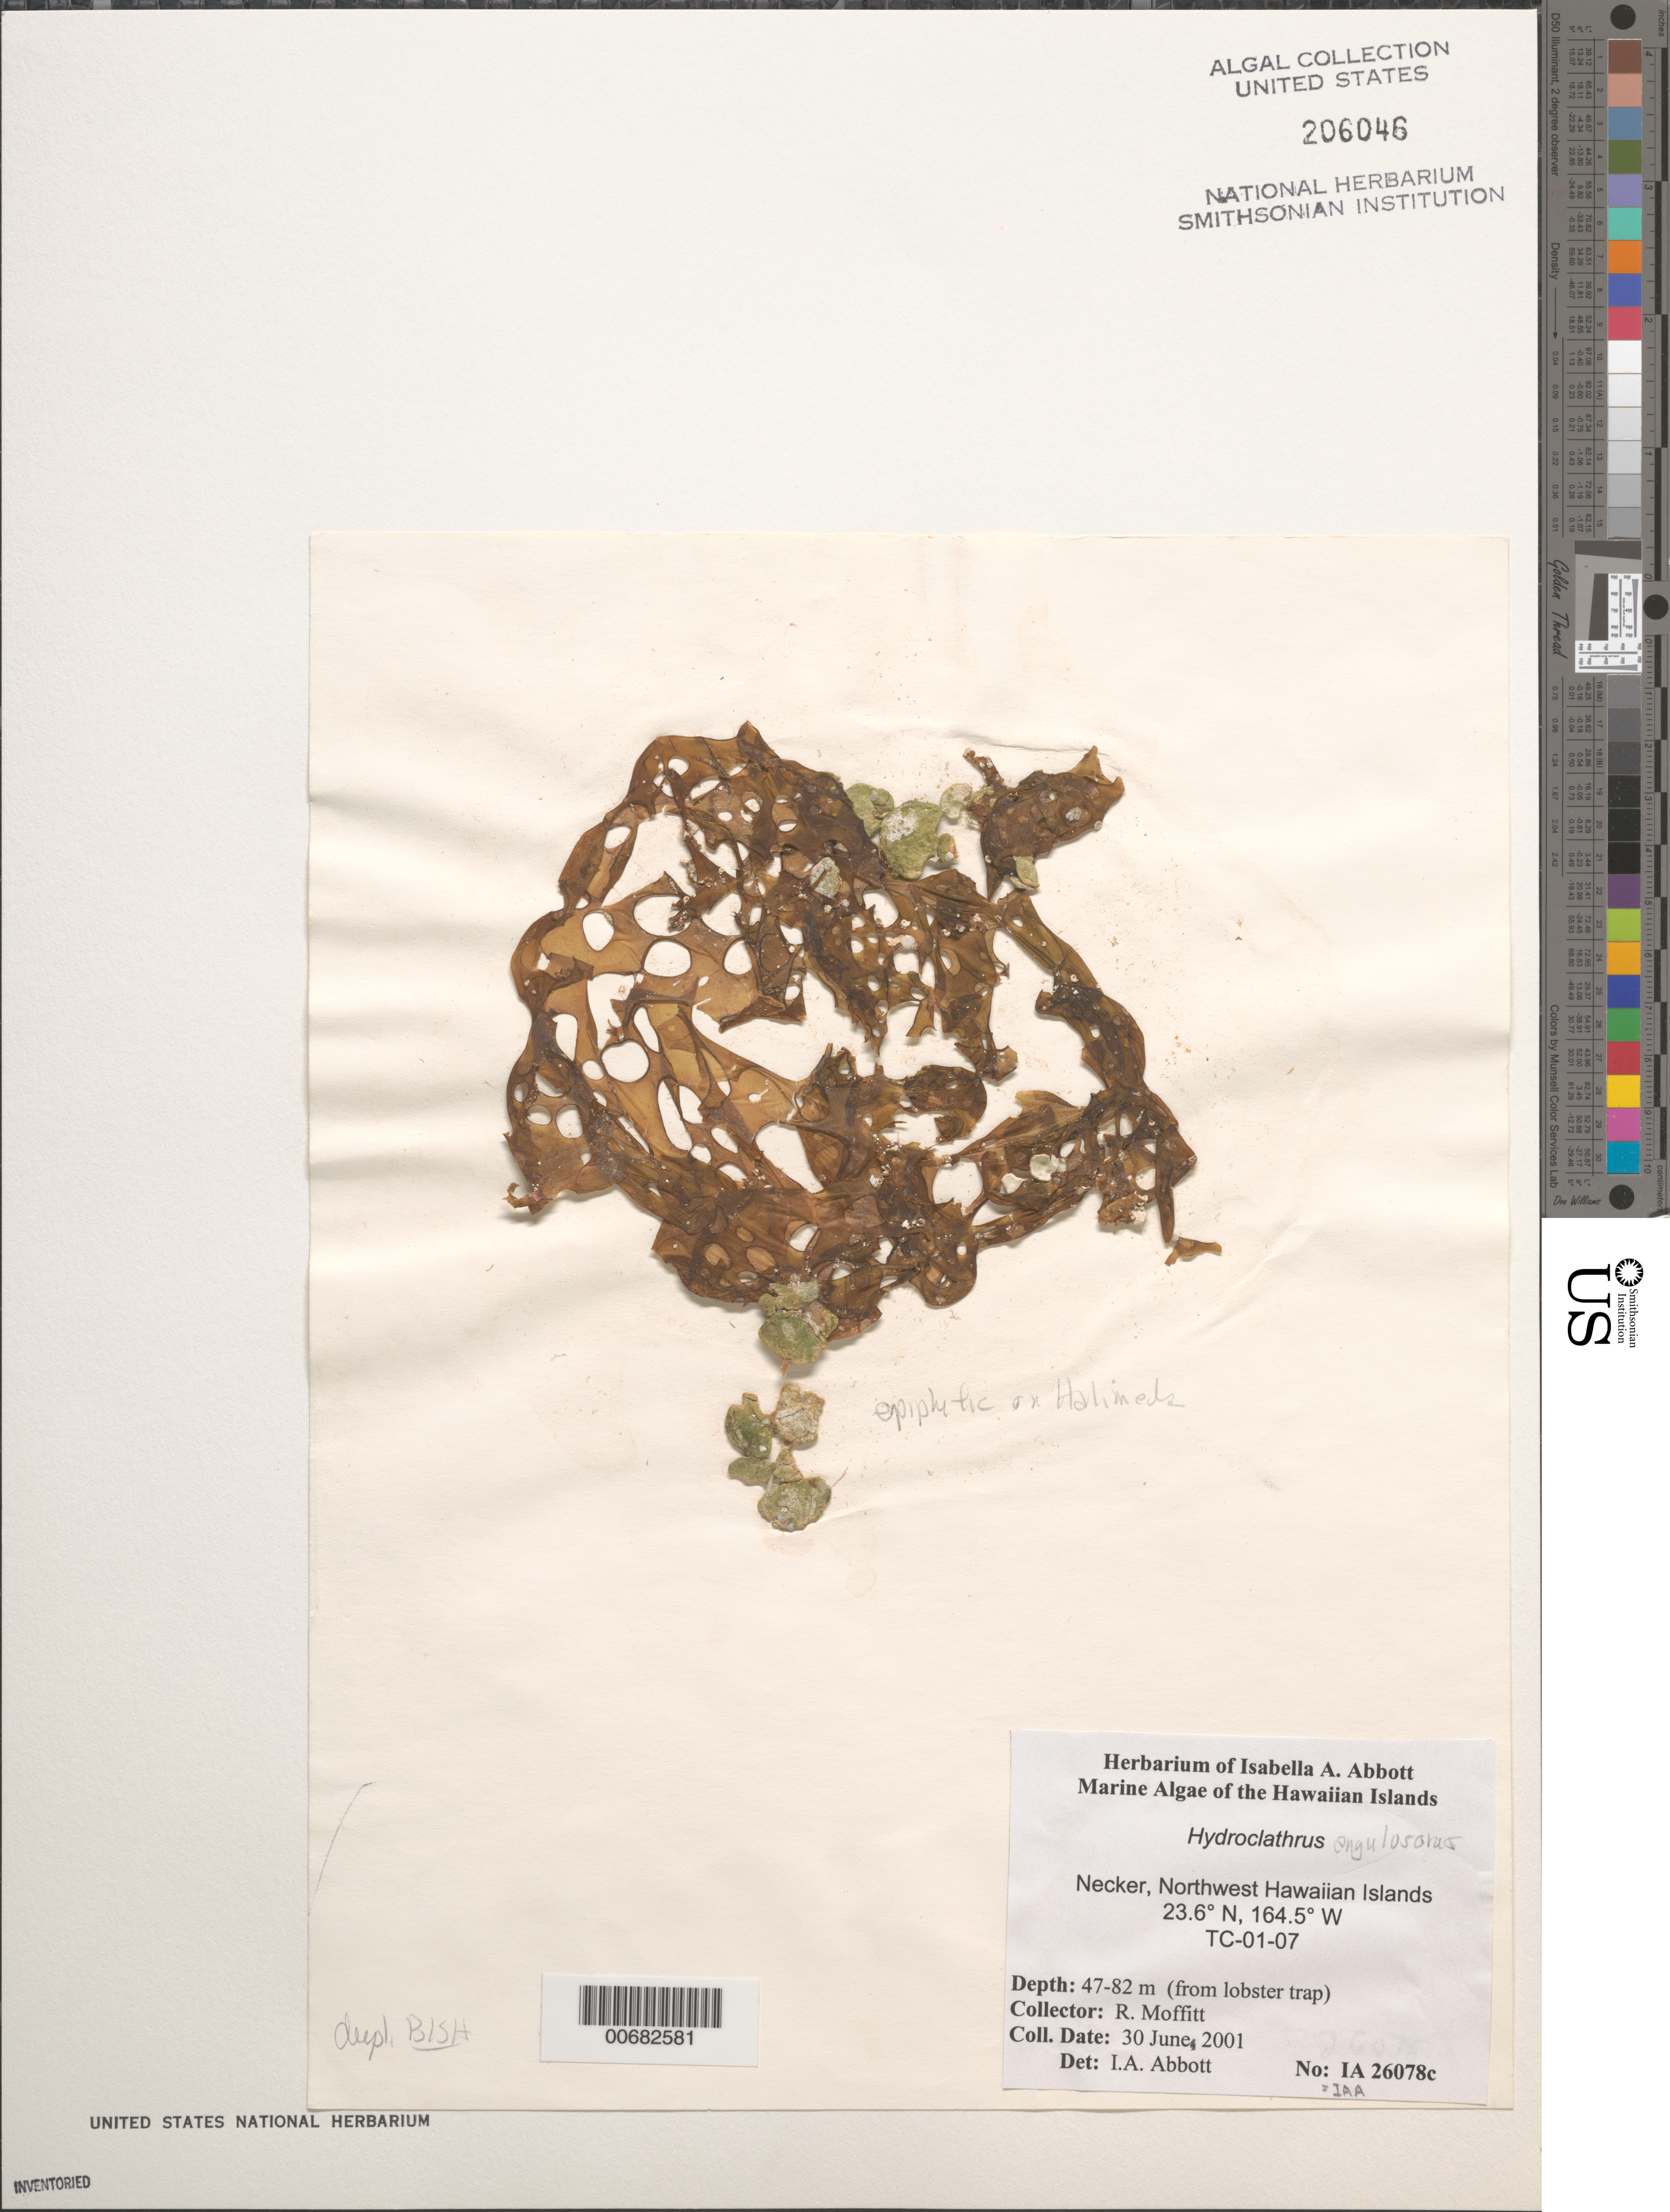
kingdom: Chromista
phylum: Ochrophyta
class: Phaeophyceae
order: Scytosiphonales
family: Scytosiphonaceae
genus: Hydroclathrus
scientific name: Hydroclathrus angulosorus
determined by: Abbott, Isabella A.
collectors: R. Moffitt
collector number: IAA 26078c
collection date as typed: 30 Jun 2001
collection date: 2001-06-30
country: United States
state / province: Hawaii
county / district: Honolulu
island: Necker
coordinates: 23.6 N, 164.5 W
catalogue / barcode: US 206046